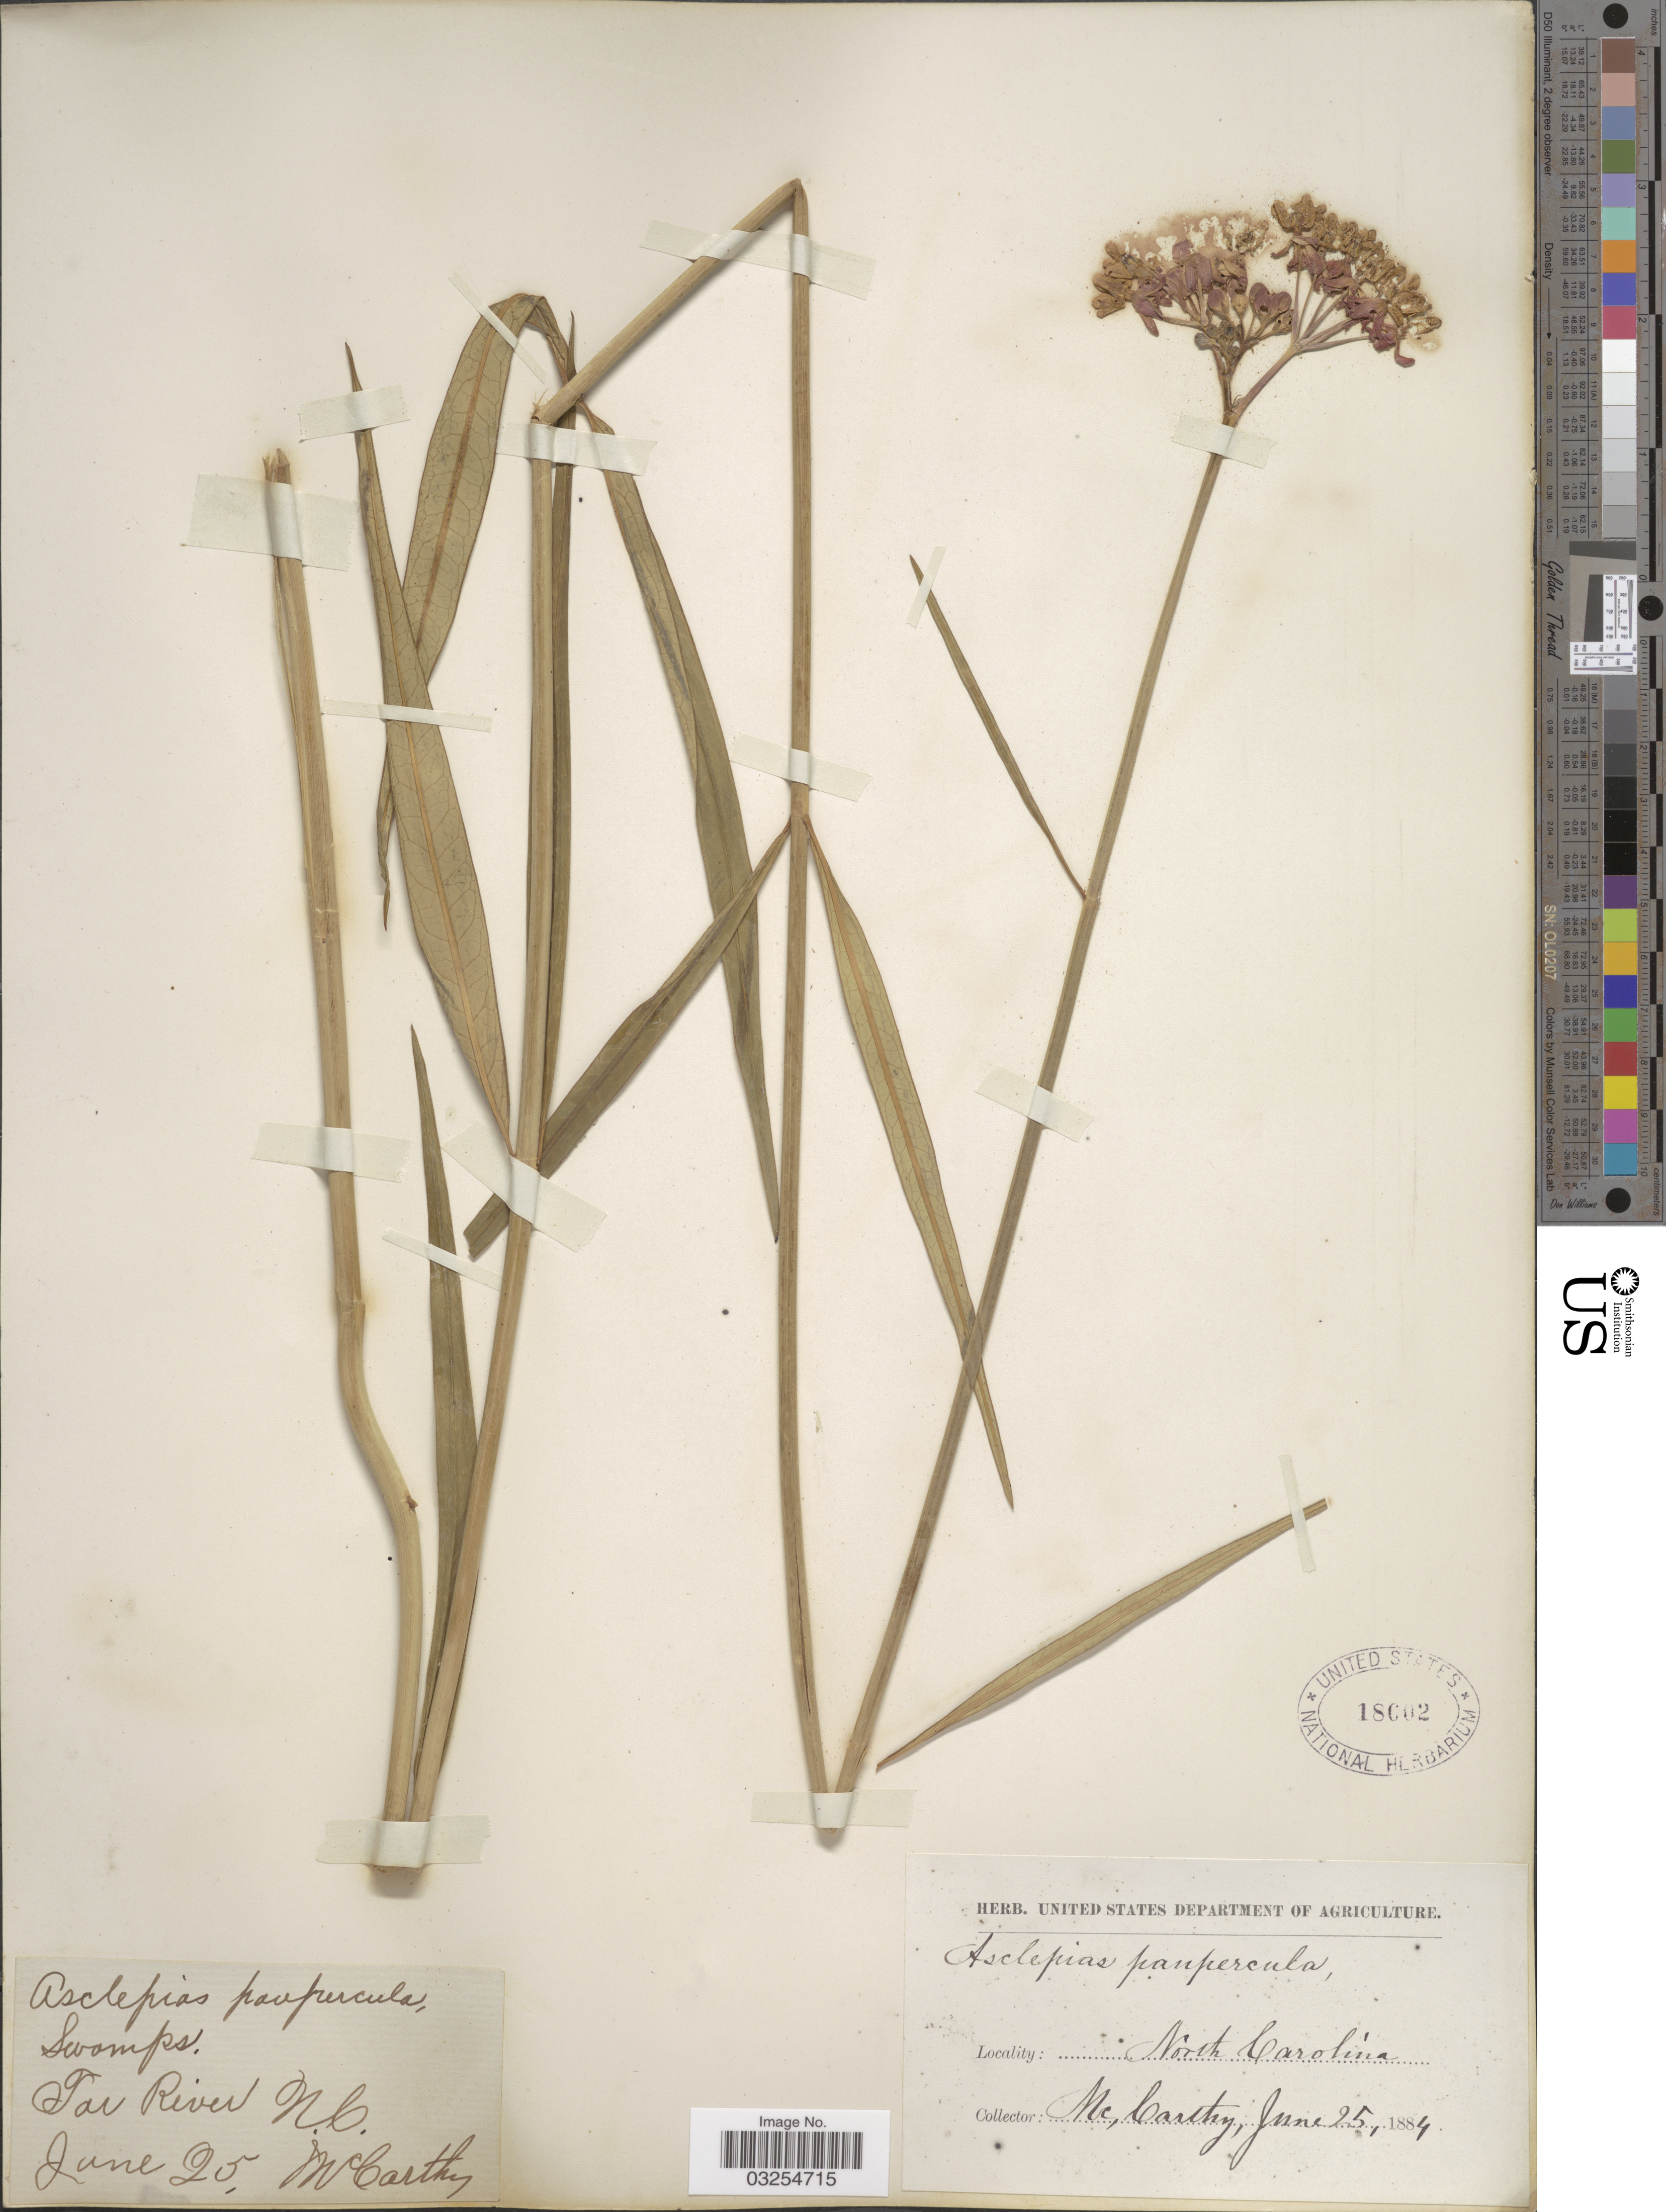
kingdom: Plantae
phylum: Tracheophyta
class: Magnoliopsida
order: Gentianales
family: Apocynaceae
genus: Asclepias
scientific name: Asclepias lanceolata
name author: Walter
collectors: -- McCarthy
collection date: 1884-06-25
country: United States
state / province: North Carolina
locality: Tar River.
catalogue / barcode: US 18602